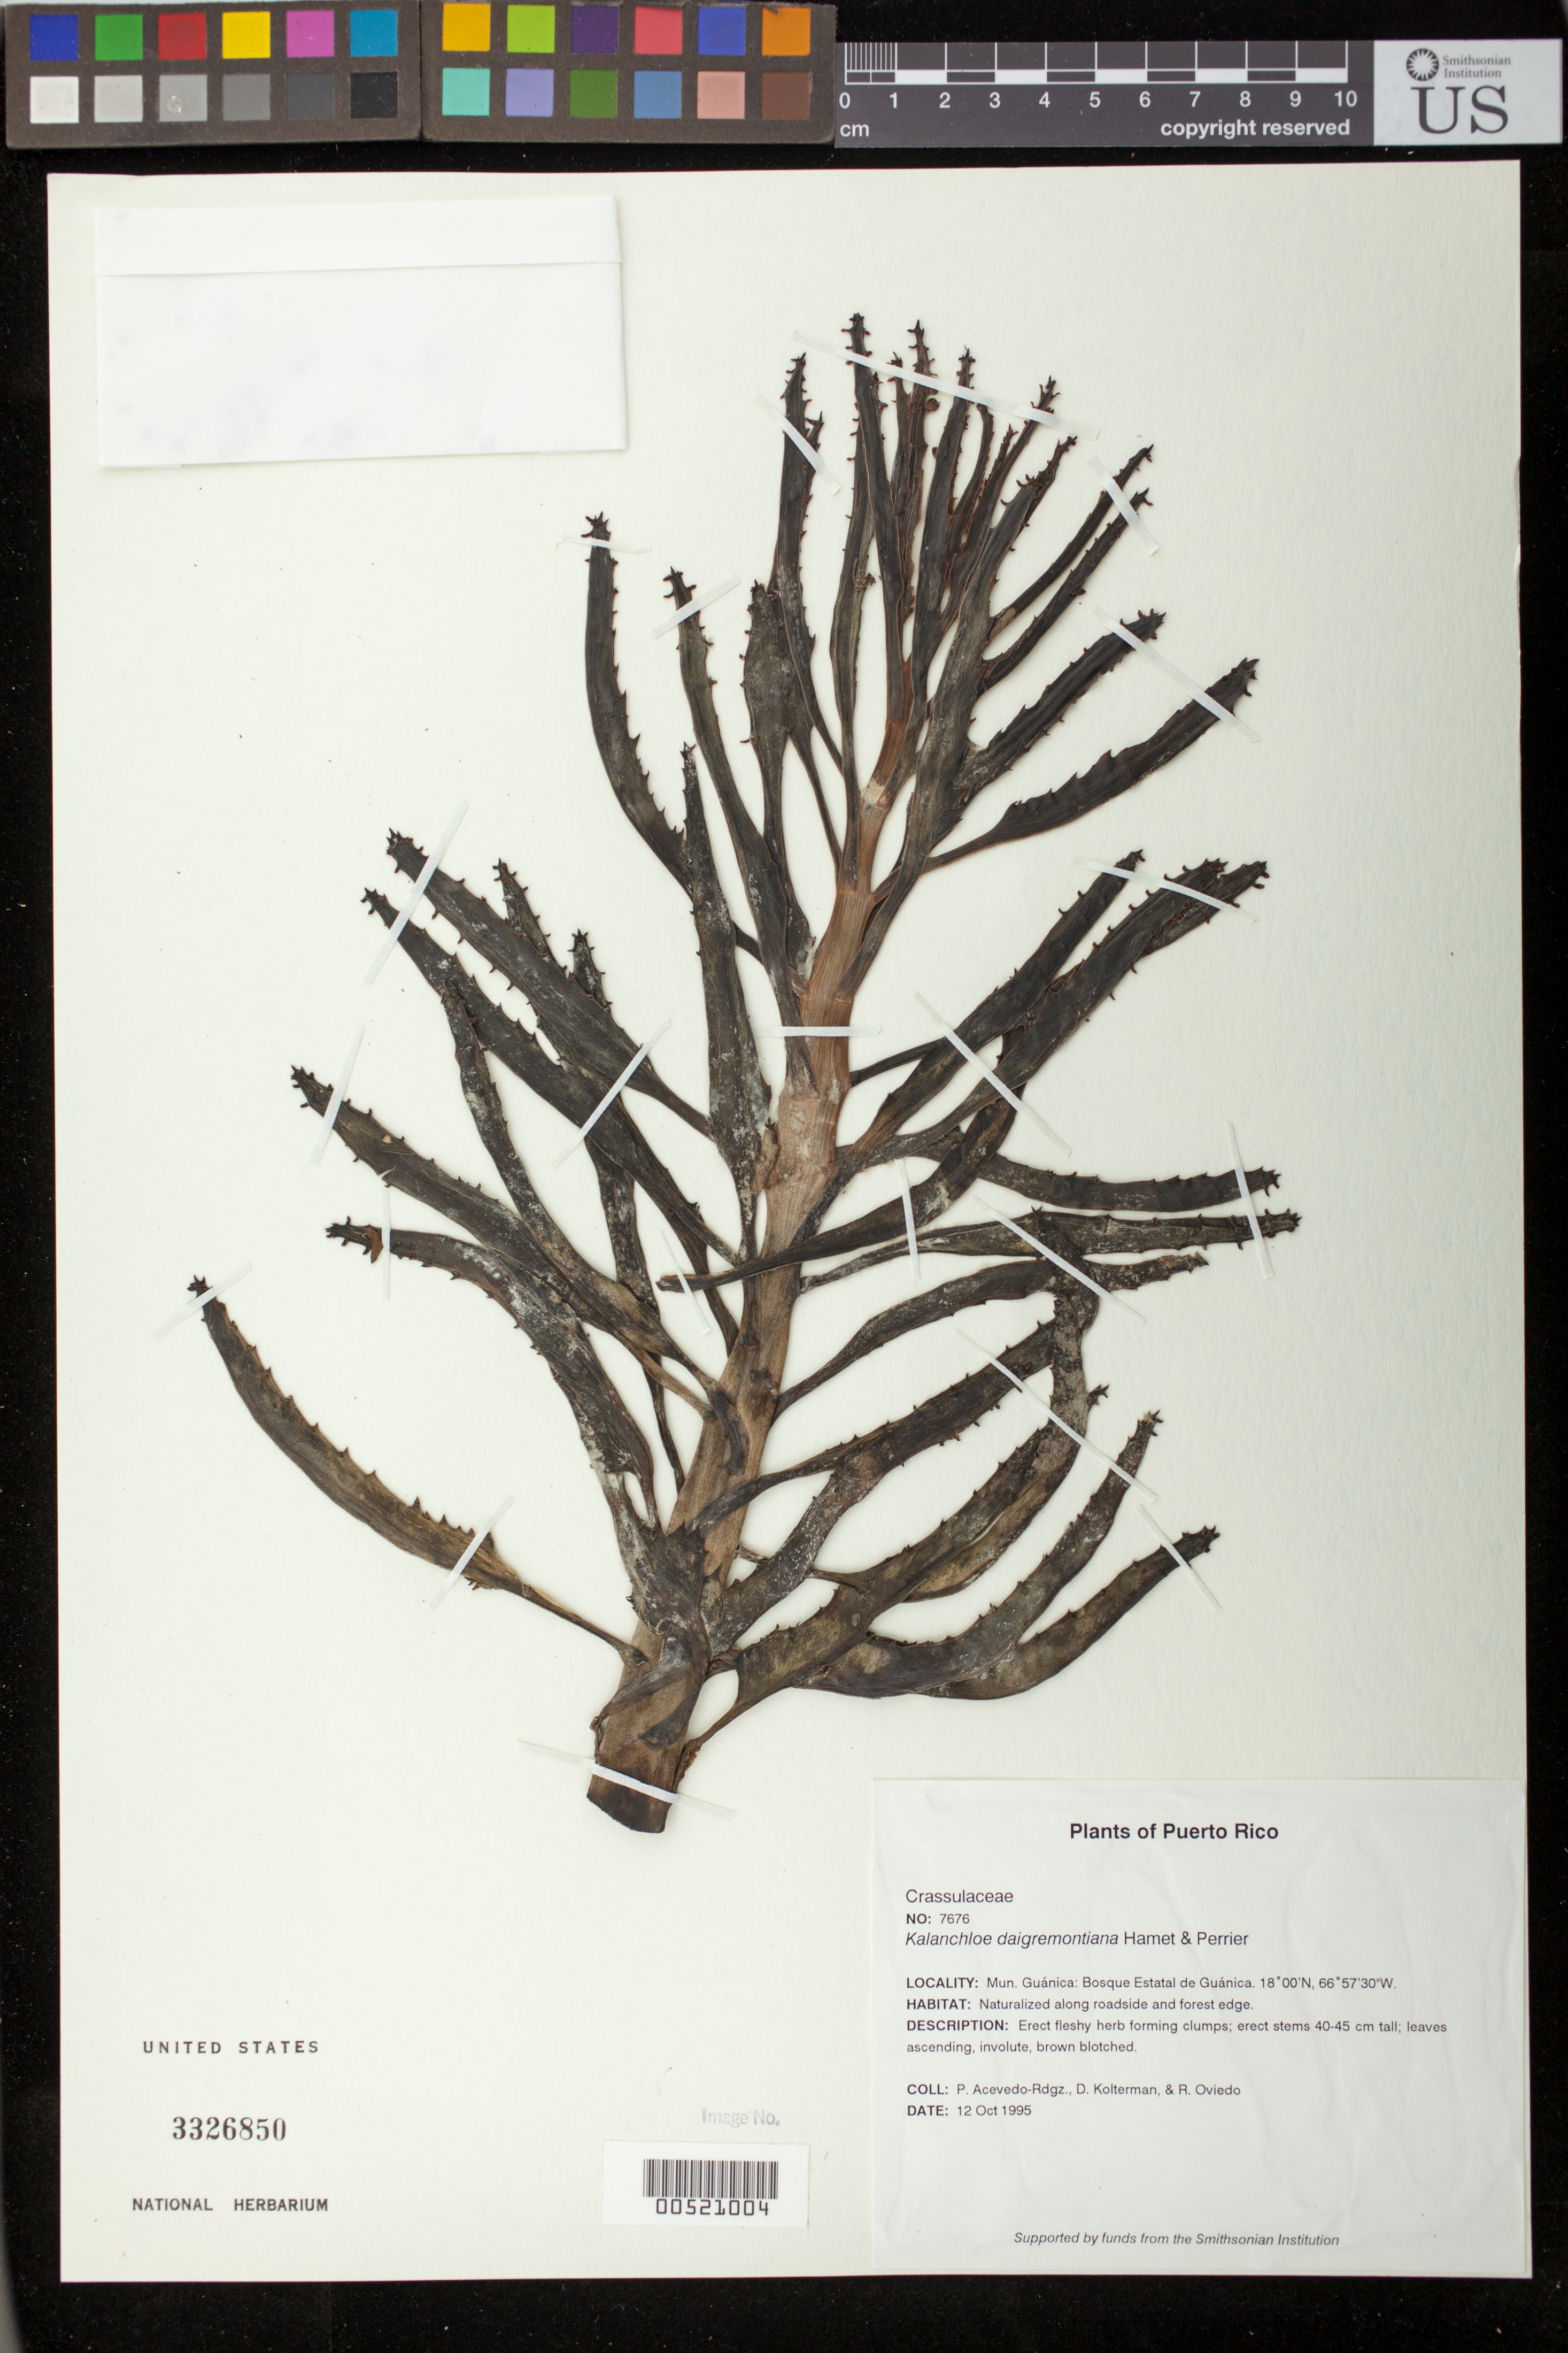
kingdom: Plantae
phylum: Tracheophyta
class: Magnoliopsida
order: Saxifragales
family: Crassulaceae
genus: Kalanchoe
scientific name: Kalanchoe x houghtonii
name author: D.B. Ward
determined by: Pujol, J. L.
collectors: P. Acevedo-Rodr., D. Kolterman & R. Oviedo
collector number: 7676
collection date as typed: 12 Oct 1995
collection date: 1995-10-12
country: Puerto Rico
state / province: Guánica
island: Puerto Rico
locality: Guánica; Bosque Estatal de Guánica, along Road 333, just north of Playa Jaboncilo.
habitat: Naturalized along roadside and forest edge.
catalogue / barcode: US 3326850